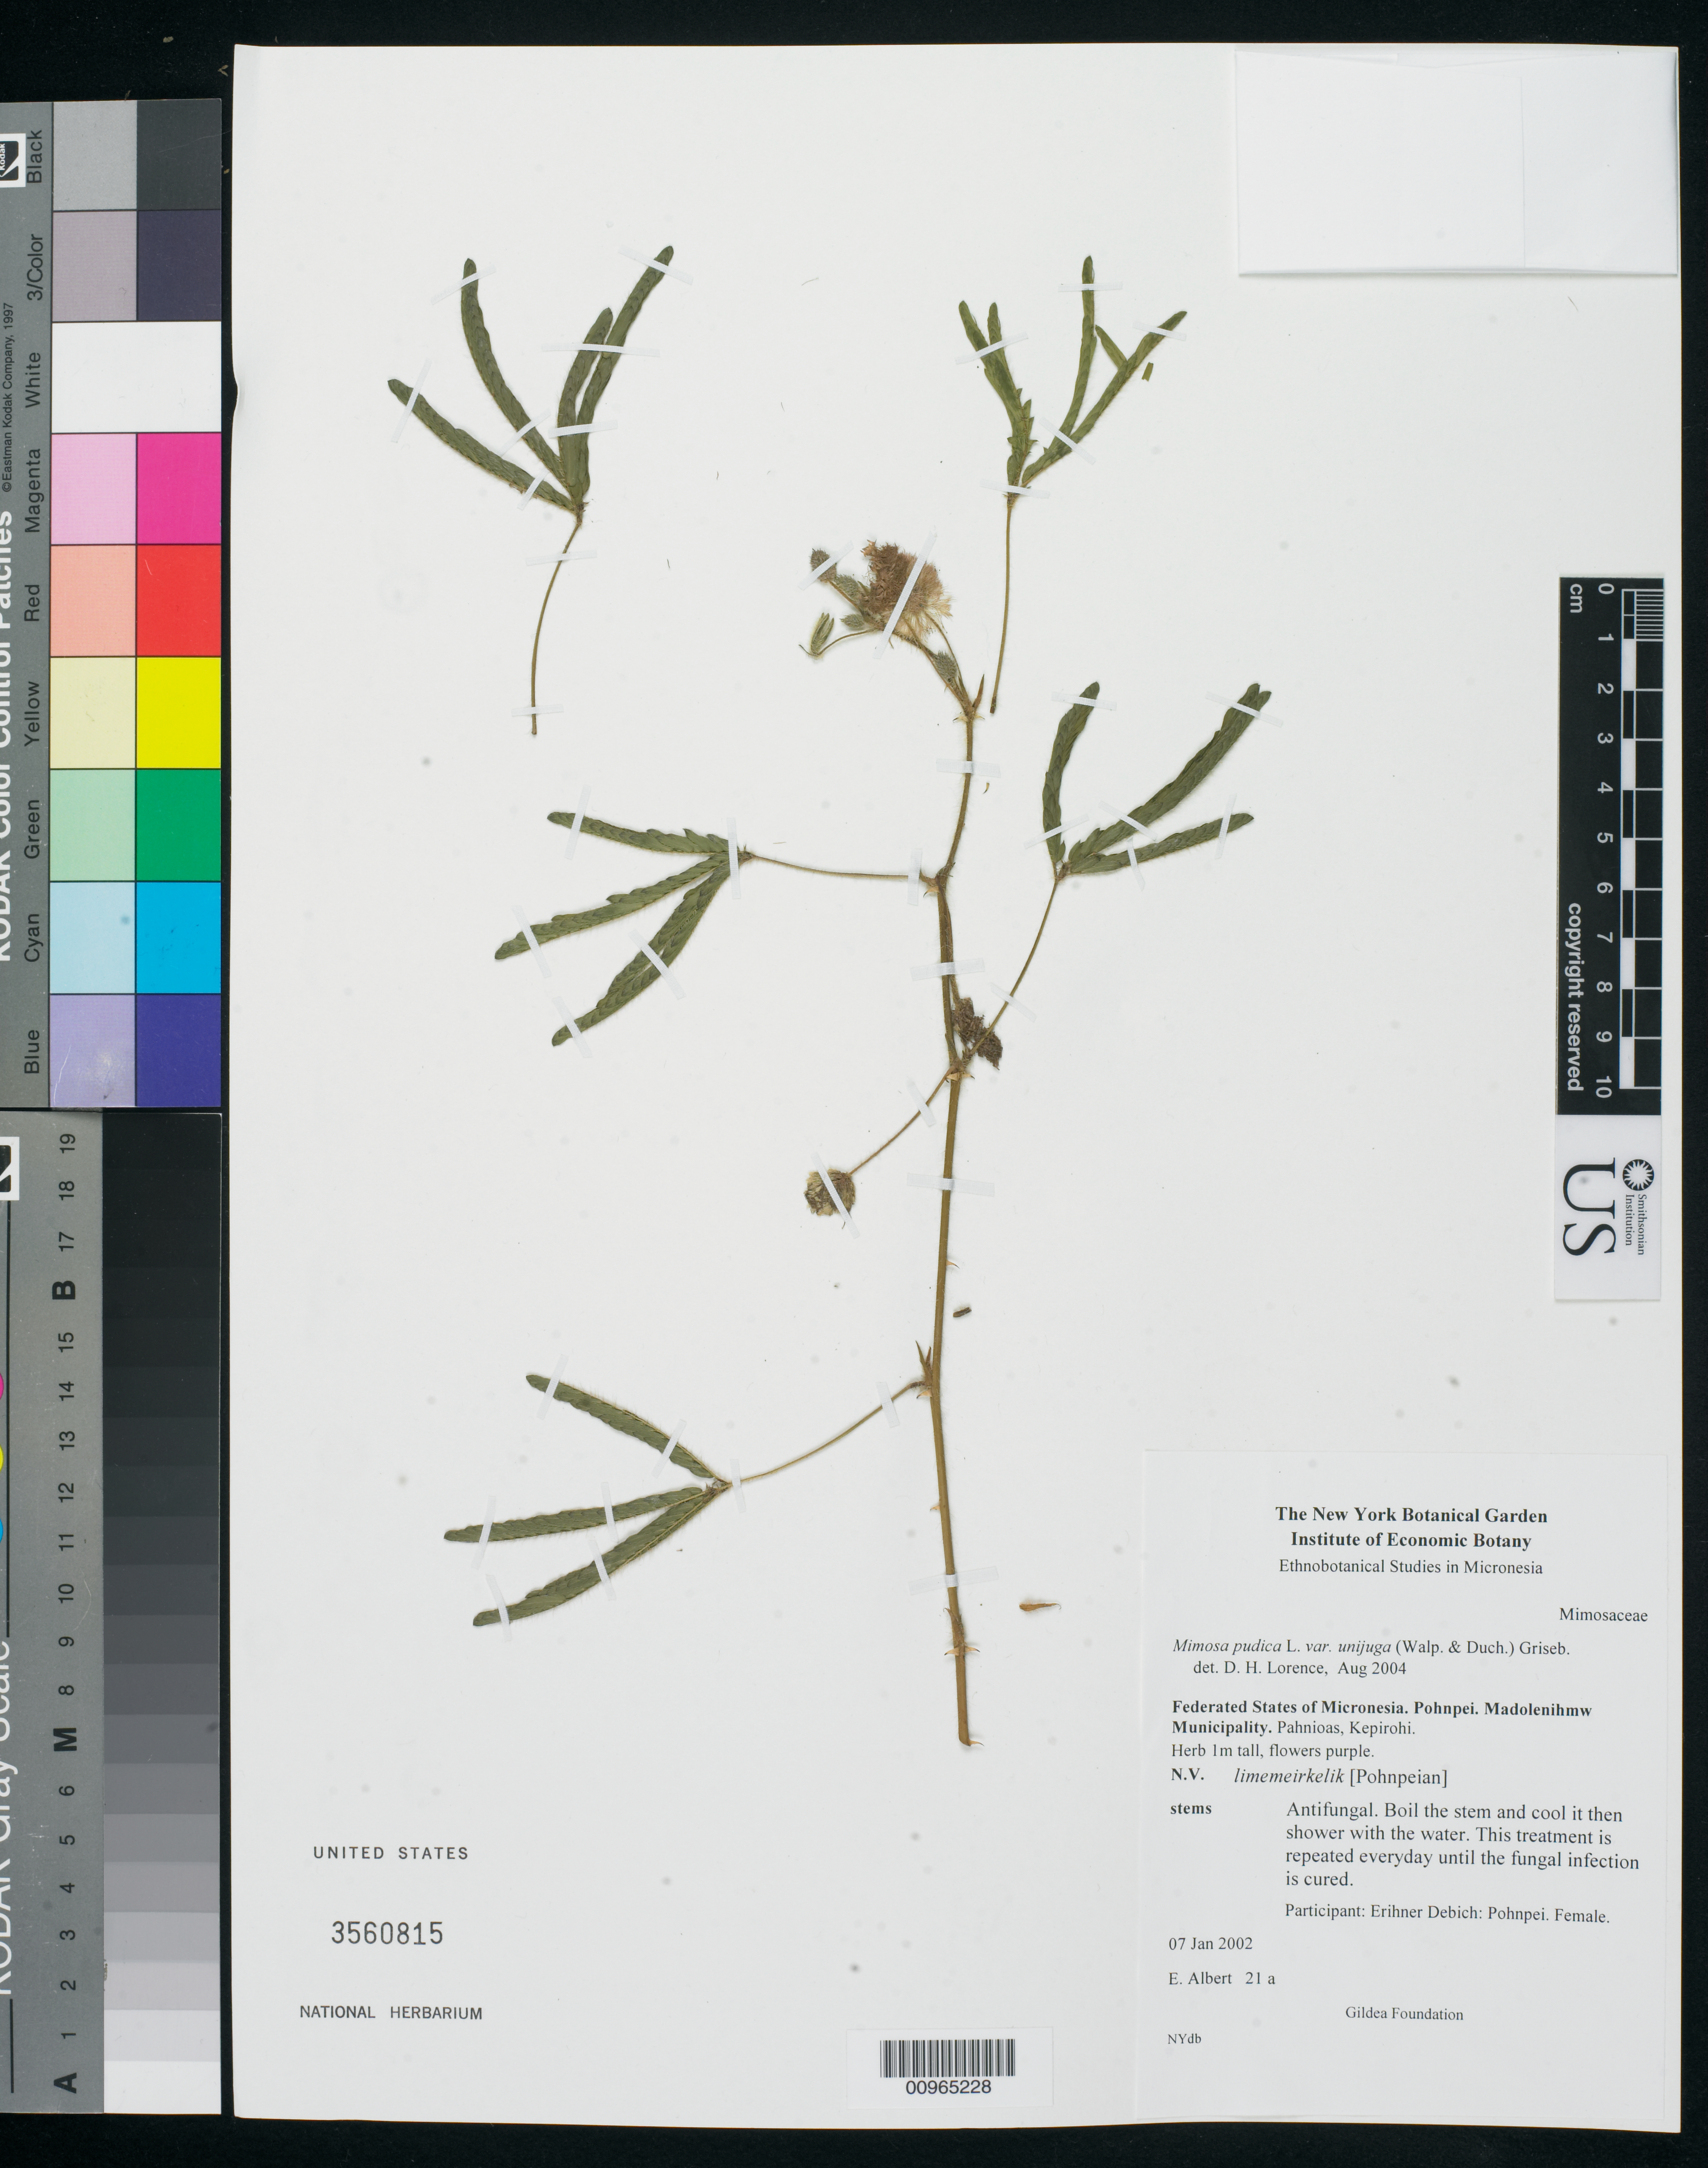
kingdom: Plantae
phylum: Tracheophyta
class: Magnoliopsida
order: Fabales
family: Fabaceae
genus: Mimosa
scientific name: Mimosa pudica var. unijuga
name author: (Walp. & Duchass.) Griseb.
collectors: E. A. Amor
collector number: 21a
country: Micronesia, Federated States of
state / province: Pohnpei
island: Pohnpei [Ponape]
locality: Kepirohi, Pahnioas, Madolenihmw Muncipality, Pohnpei, Micronesia.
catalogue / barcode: US 3560815